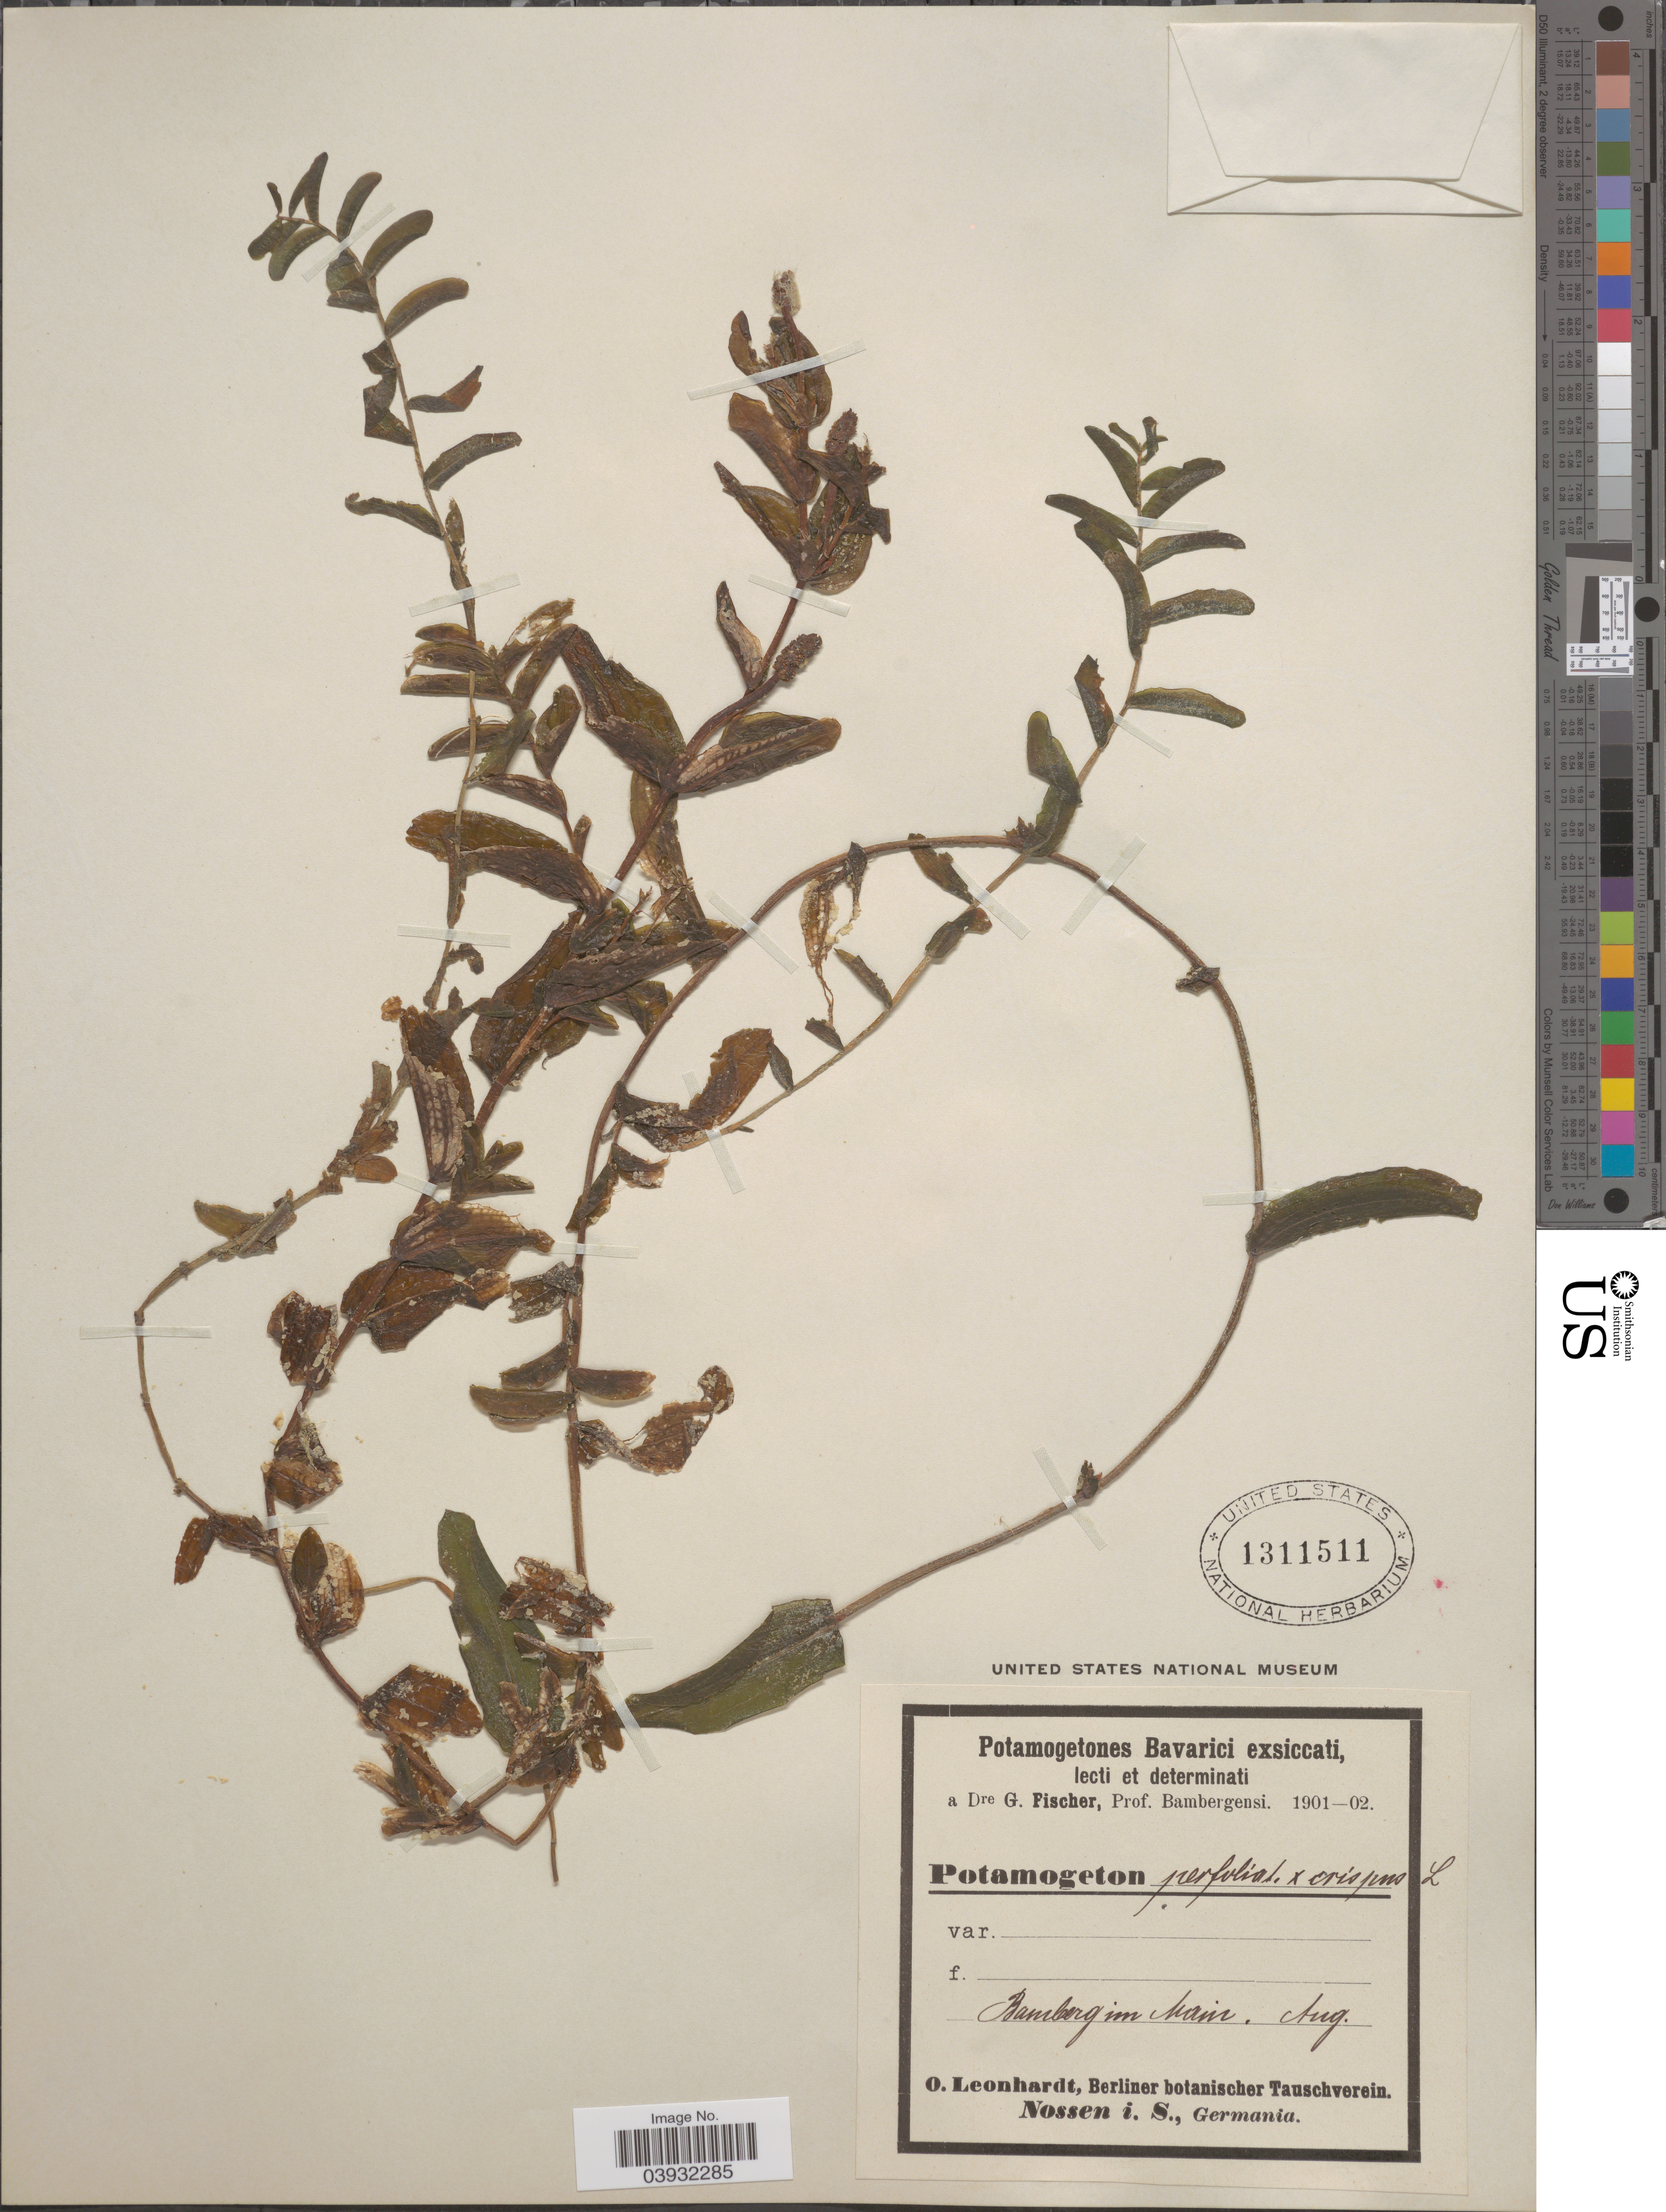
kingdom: Plantae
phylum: Tracheophyta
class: Liliopsida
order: Alismatales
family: Potamogetonaceae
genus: Potamogeton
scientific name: Potamogeton perfoliatus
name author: L.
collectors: O. Leonhardt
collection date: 1901-08/1902-08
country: Germany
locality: Bamberg im Main. Nossen i. S.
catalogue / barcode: US 1311511